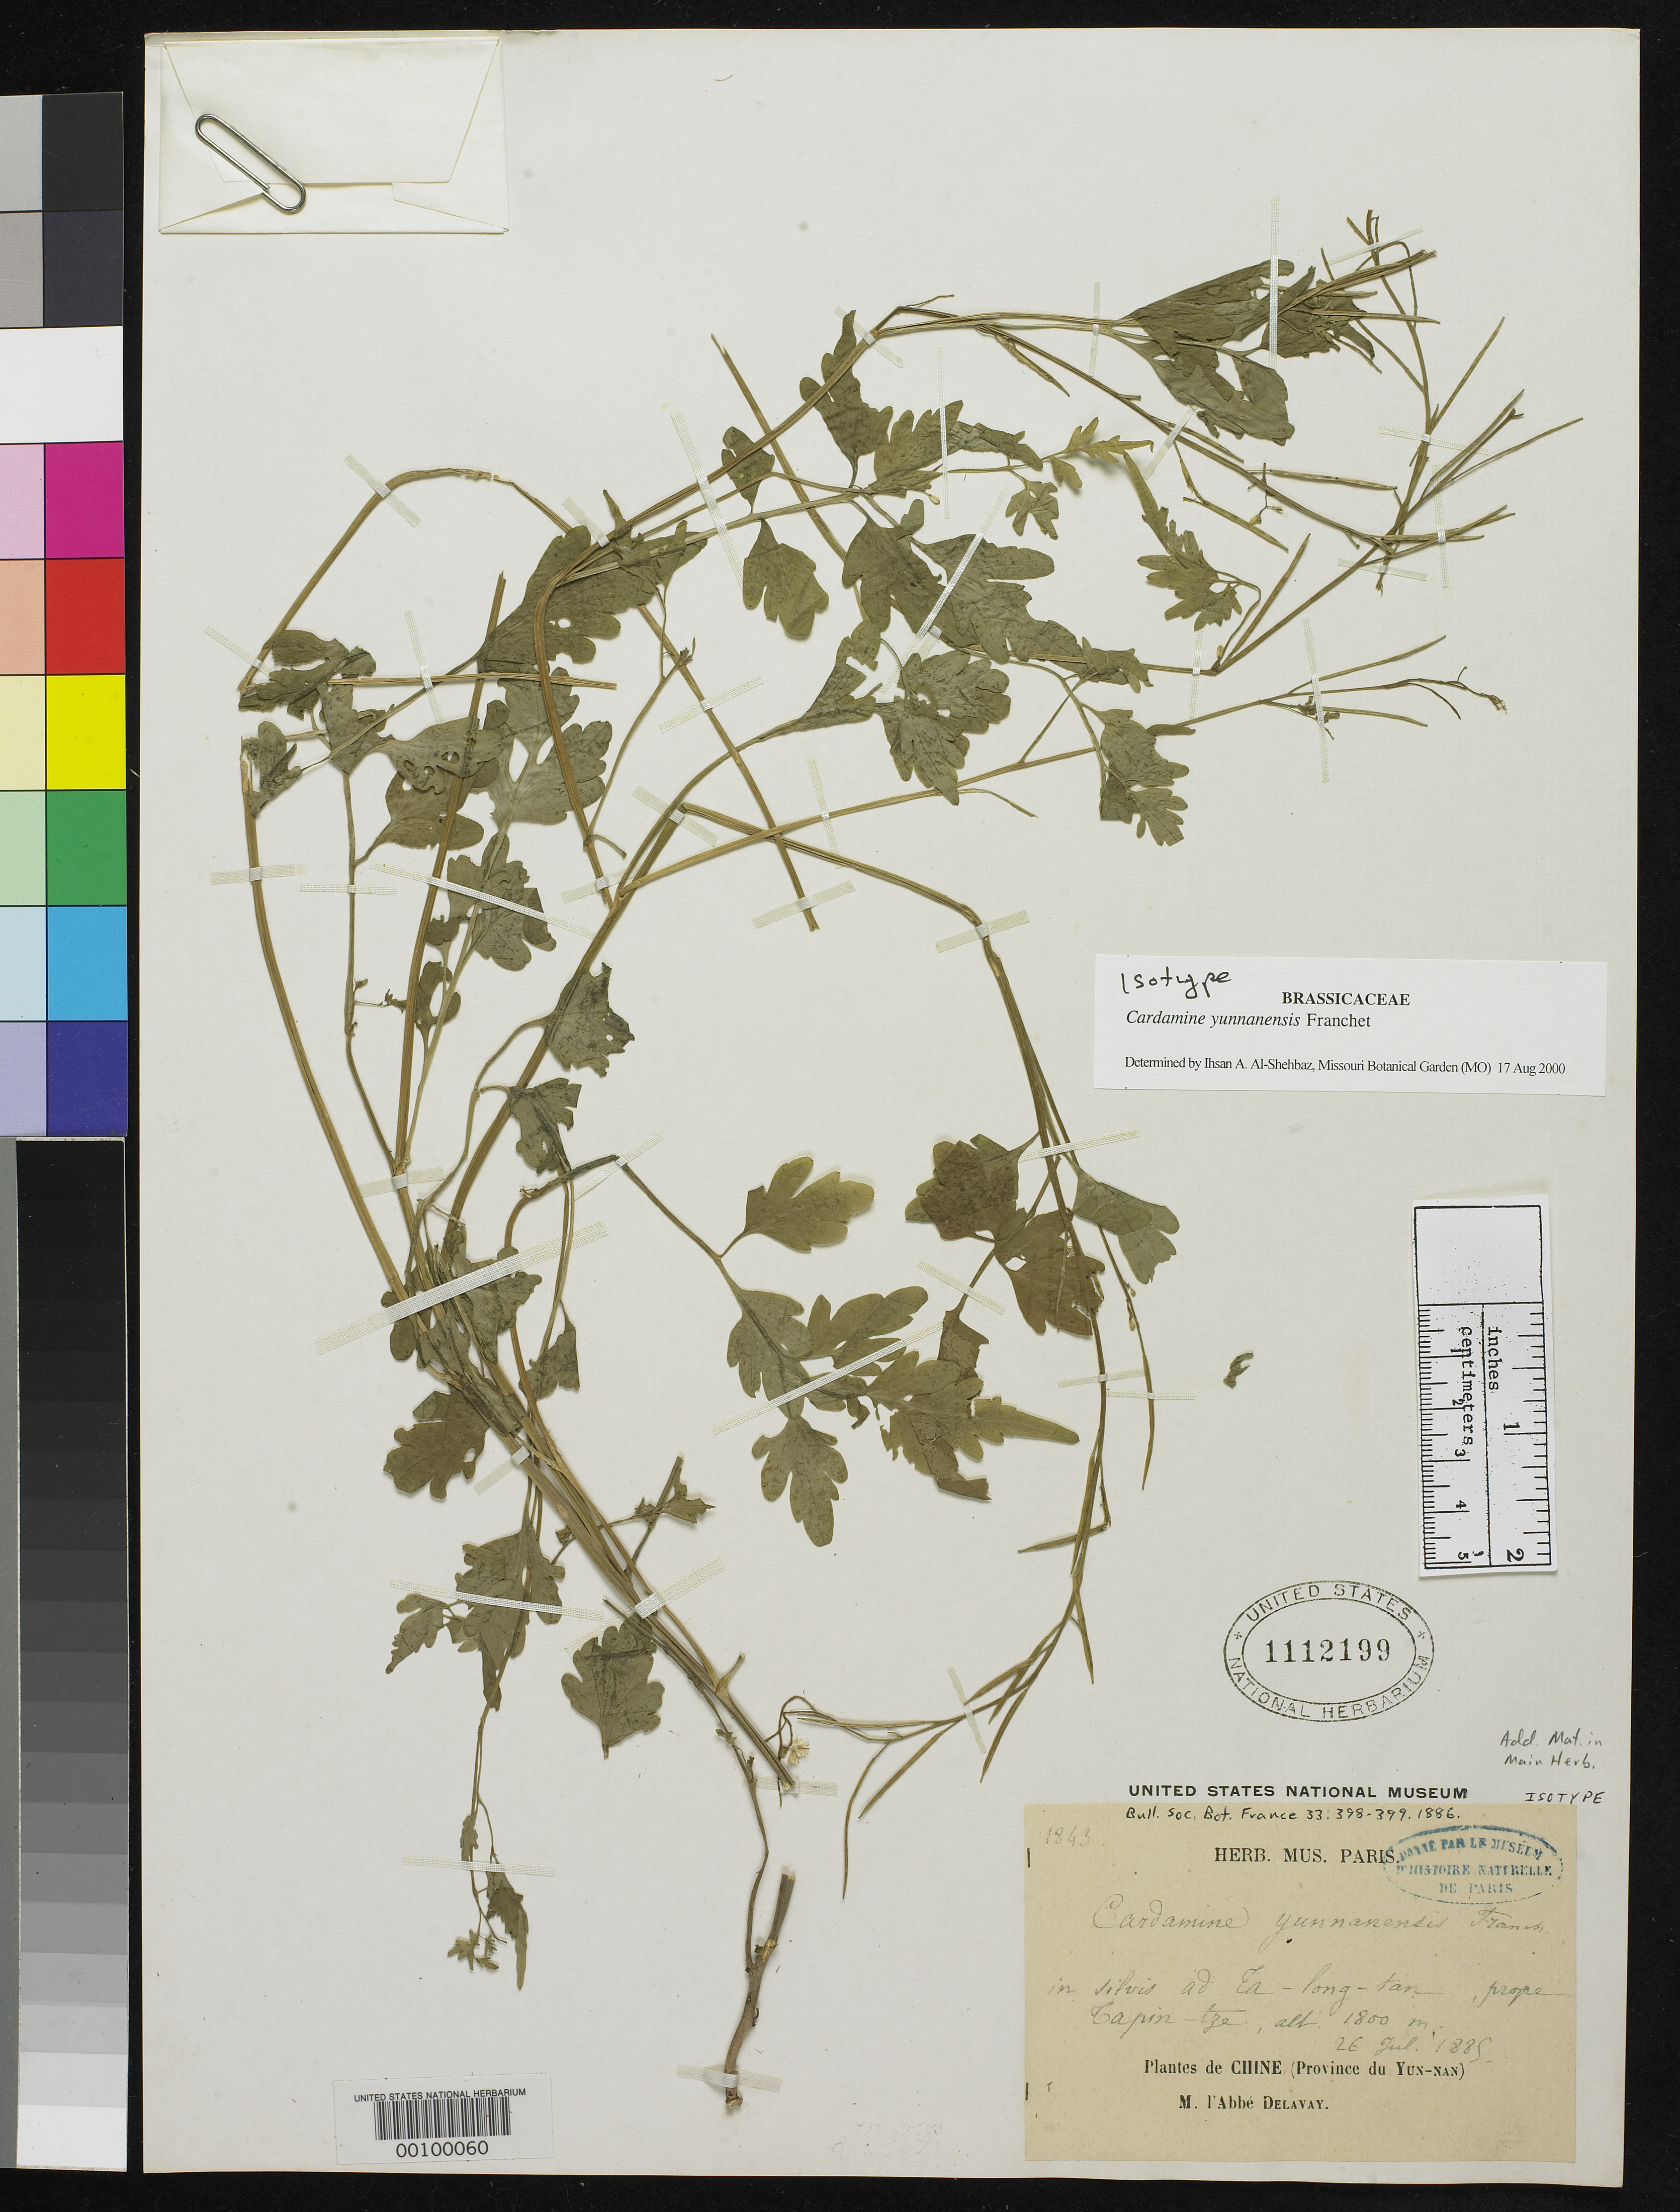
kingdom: Plantae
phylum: Tracheophyta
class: Magnoliopsida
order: Brassicales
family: Brassicaceae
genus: Cardamine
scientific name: Cardamine yunnanensis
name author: Franch.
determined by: Al-Shehbaz, I. A., (MO), Missouri Botanical Garden (UNITED STATES)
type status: Isotype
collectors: P. Delavay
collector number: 1843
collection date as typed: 26 Jul 1885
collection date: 1885-07-26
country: China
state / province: Yunnan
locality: Silvis ad Ta-lon-lan, prope Capin-tze.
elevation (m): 1800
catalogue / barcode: US 1112199